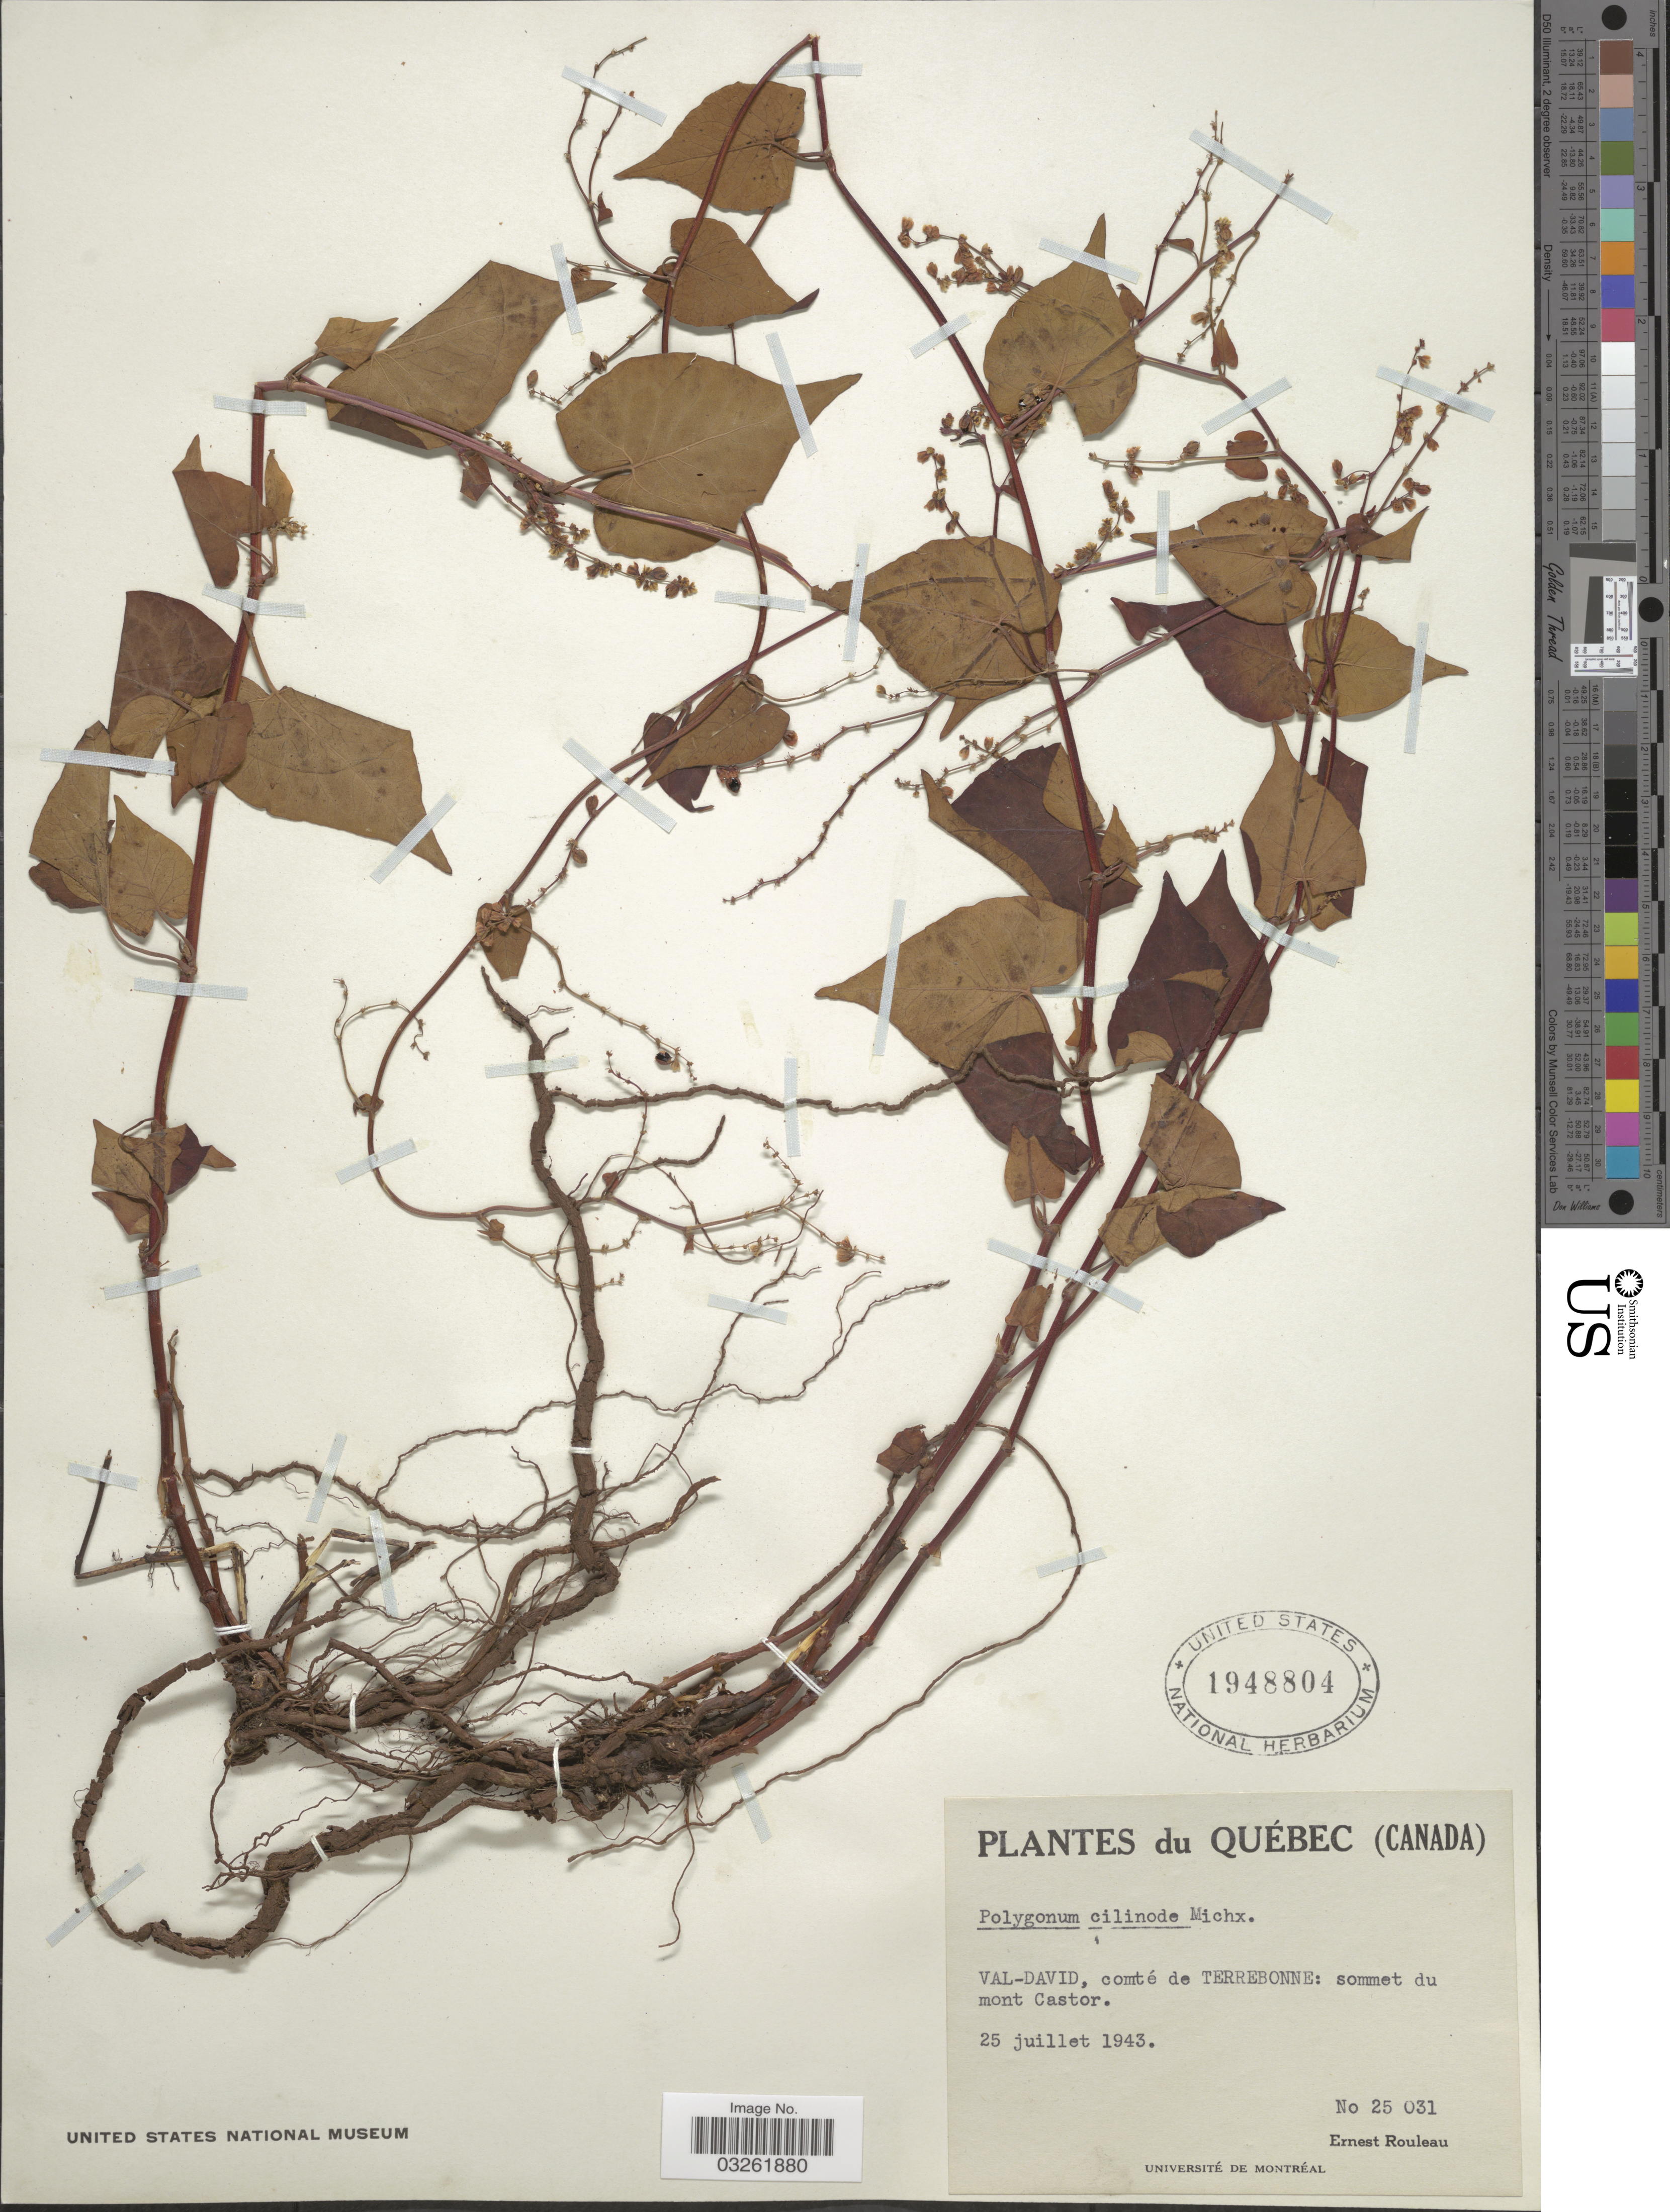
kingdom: Plantae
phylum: Tracheophyta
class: Magnoliopsida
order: Caryophyllales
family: Polygonaceae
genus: Fallopia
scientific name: Fallopia cilinodis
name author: (Michx.) Holub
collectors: J. Rouleau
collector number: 25031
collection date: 1943-07-25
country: Canada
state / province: Quebec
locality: Val-David, comté de Terrebonne: sommet du mont Castor.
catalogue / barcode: US 1948804